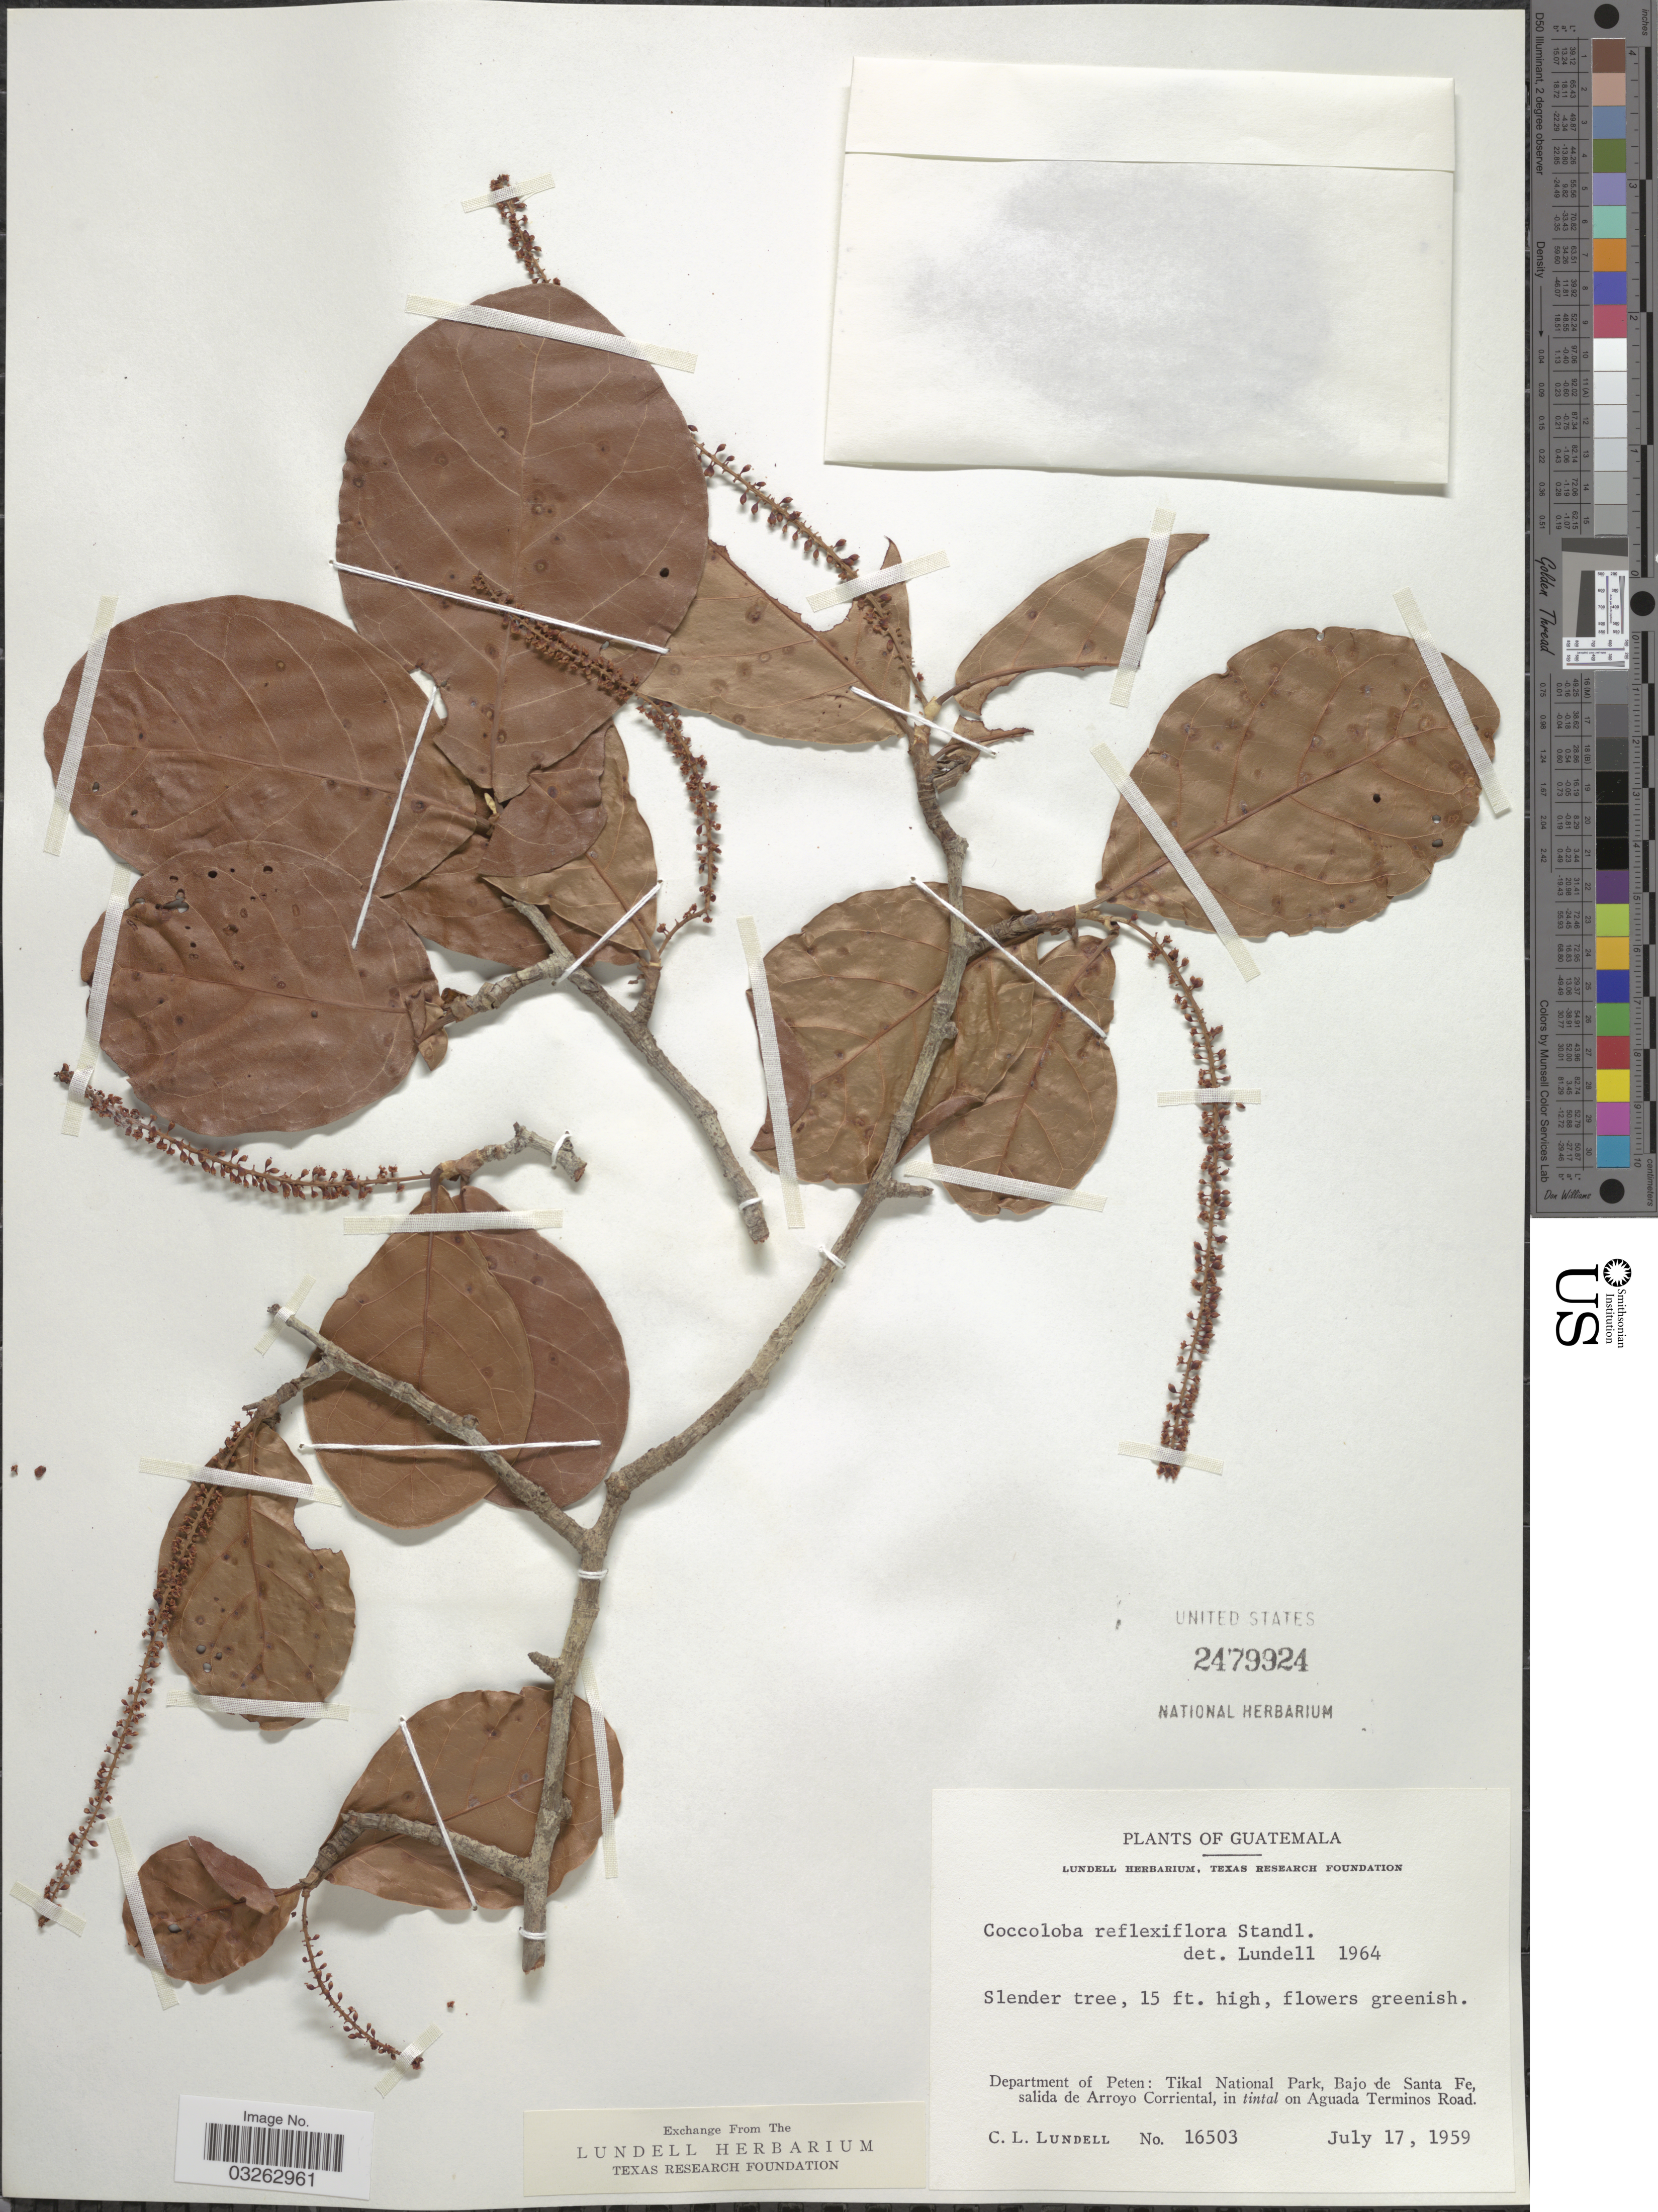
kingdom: Plantae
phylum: Tracheophyta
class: Magnoliopsida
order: Caryophyllales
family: Polygonaceae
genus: Coccoloba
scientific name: Coccoloba reflexiflora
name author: Standl.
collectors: C. L. Lundell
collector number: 16503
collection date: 1959-07-17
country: Guatemala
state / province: El Petén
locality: Department of Peten: Tikal National Park, Bajo de Santa Fe, salida de Arroyo Corriental, in tintal on Aguada Terminos Road.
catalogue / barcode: US 2479924